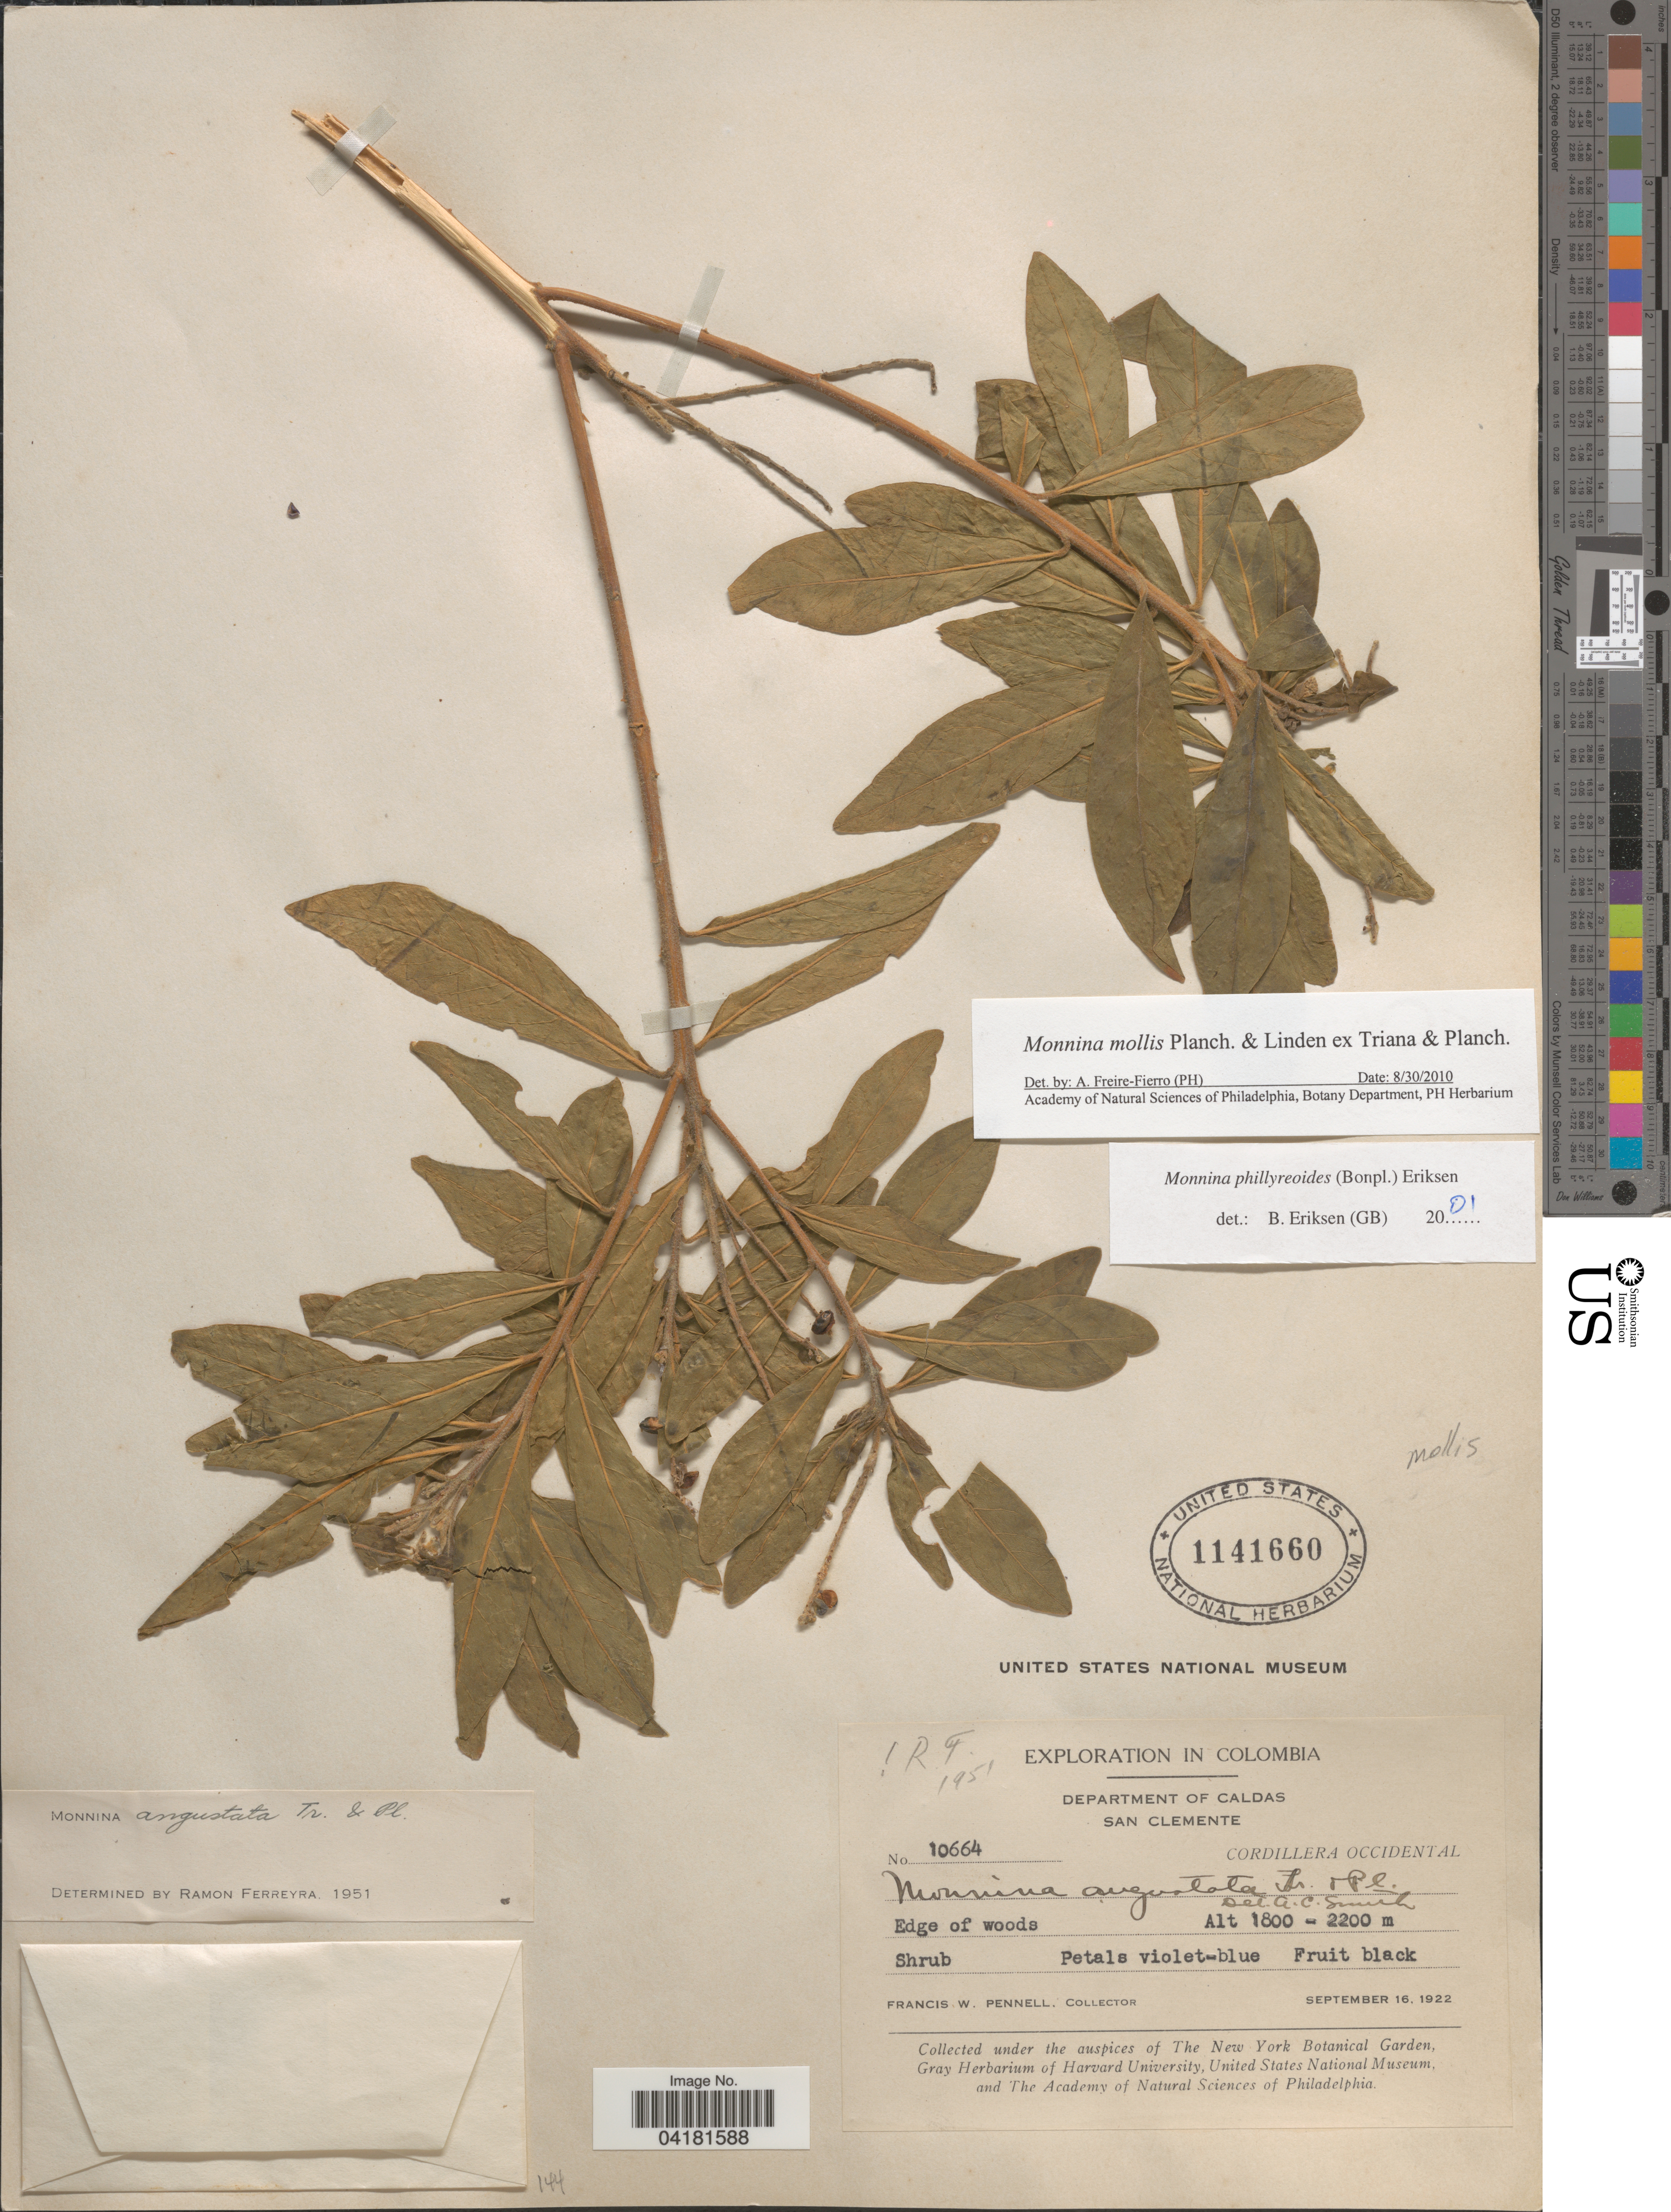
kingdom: Plantae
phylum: Tracheophyta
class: Magnoliopsida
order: Fabales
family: Polygalaceae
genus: Monnina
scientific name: Monnina mollis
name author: Planch. & Linden in Triana & Planch.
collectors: F. W. Pennell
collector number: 10664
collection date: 1922-09-16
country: Colombia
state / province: Caldas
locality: Exploration in Colombia, Department of Caldas. San Clemente. Cordillera Occidental.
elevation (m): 1800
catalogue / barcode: US 1141660